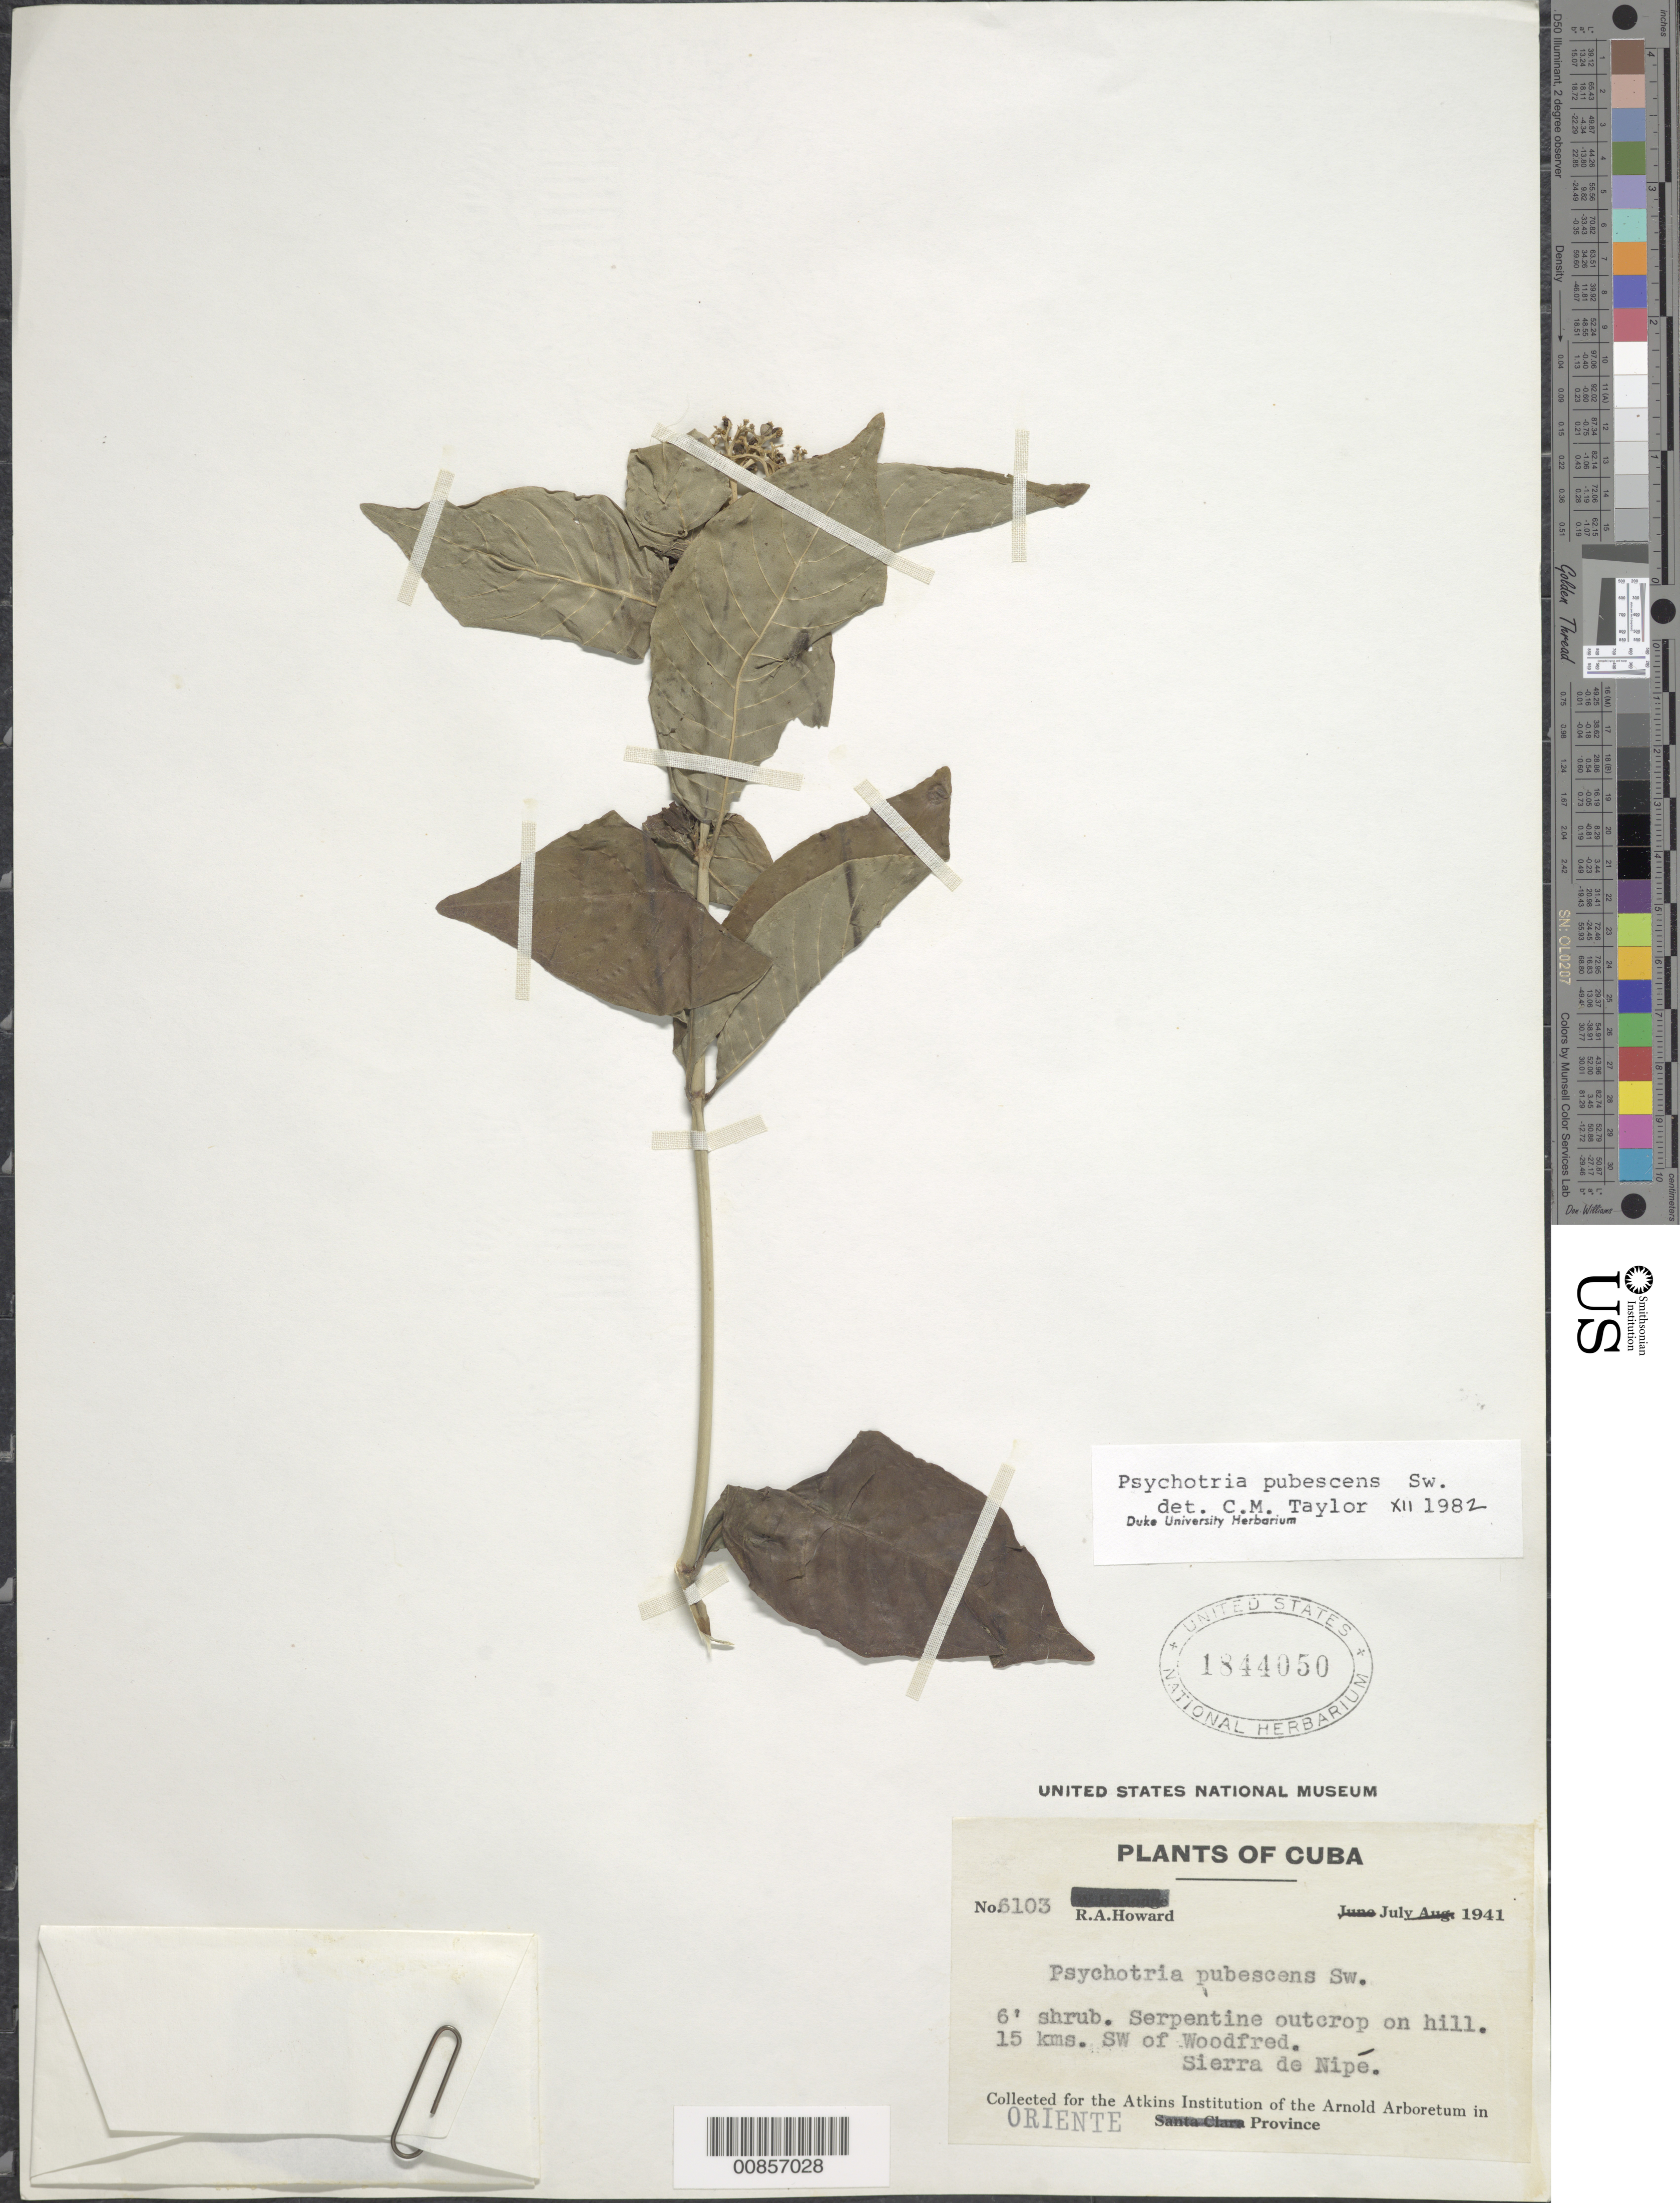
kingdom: Plantae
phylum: Tracheophyta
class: Magnoliopsida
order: Gentianales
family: Rubiaceae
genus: Psychotria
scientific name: Psychotria pubescens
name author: Sw.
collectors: R. A. Howard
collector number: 6103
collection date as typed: Jul 1941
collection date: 1941-07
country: Cuba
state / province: Oriente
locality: Sierra de Nipé; 15 kms SW of Woodfred.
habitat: Serpentine outcrop on hill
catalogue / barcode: US 1844050